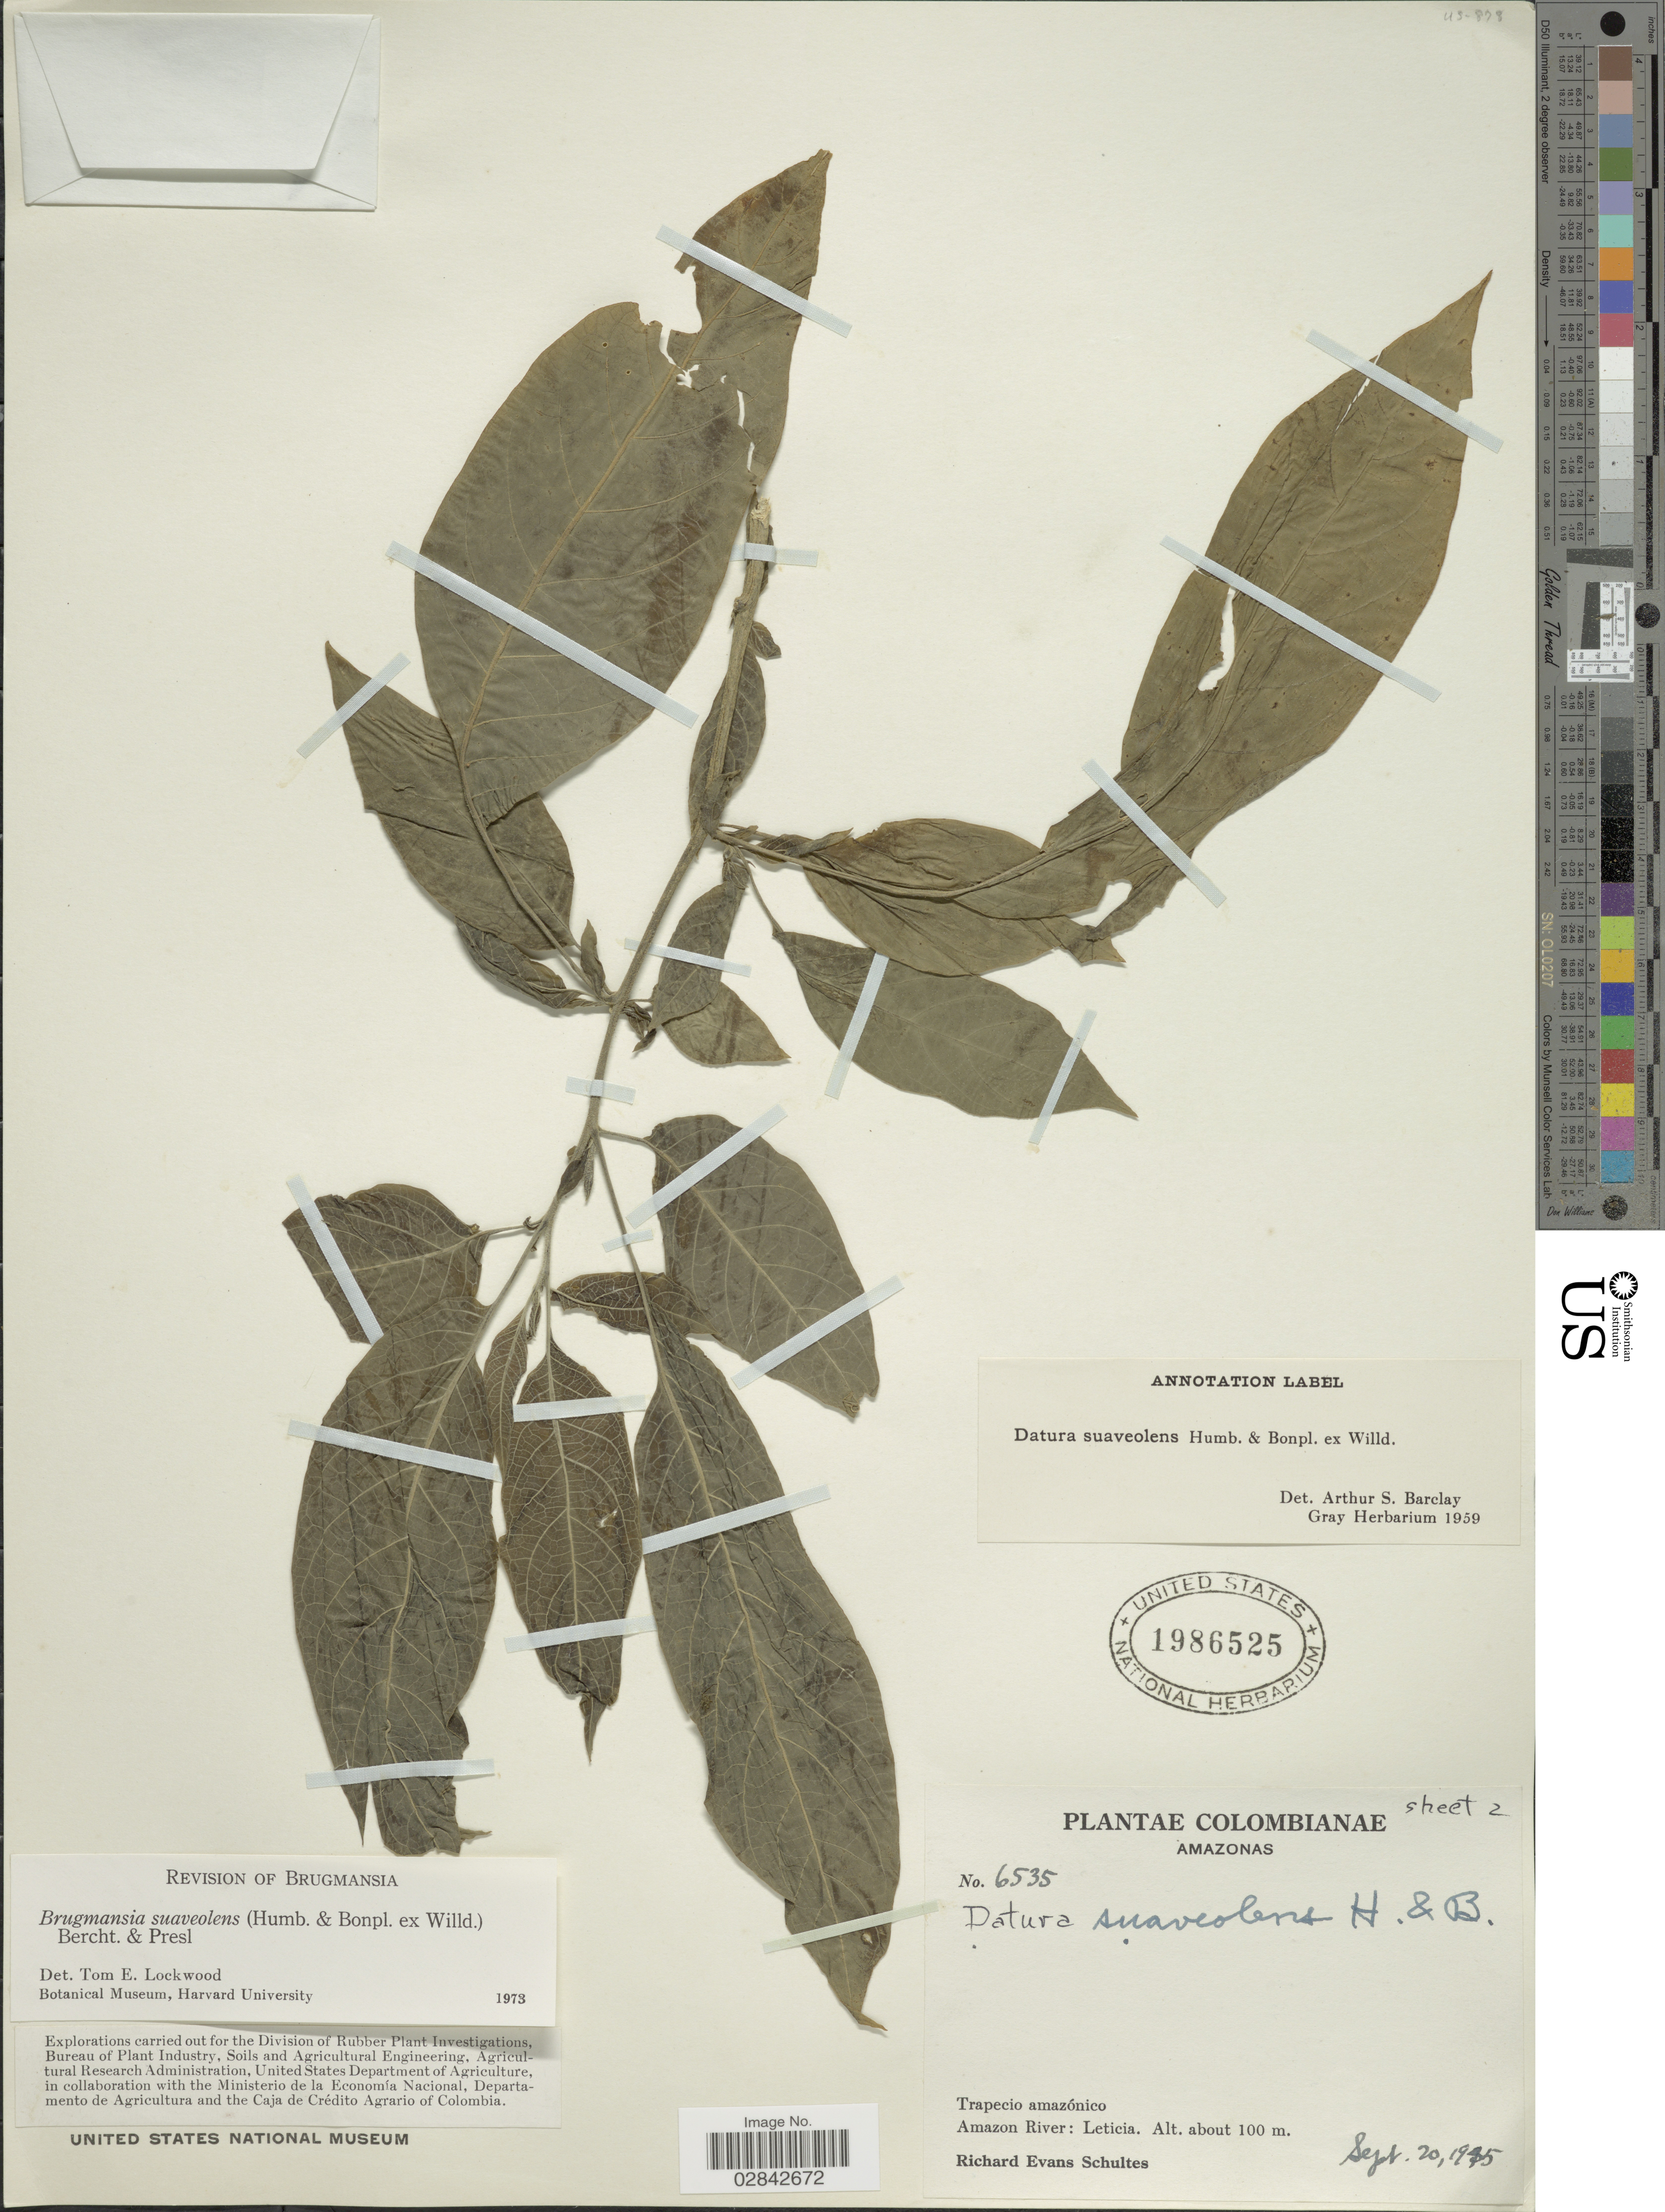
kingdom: Plantae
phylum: Tracheophyta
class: Magnoliopsida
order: Solanales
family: Solanaceae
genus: Brugmansia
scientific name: Brugmansia suaveolens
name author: (Humb. & Bonpl. ex Willd.) Brecht. & J. Presl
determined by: Lockwood, T. E.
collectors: R. E. Schultes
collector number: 6535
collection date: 1945-09-20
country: Colombia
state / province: Amazônas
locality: Trapecio amazónico. Amazon River: Leticia.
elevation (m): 100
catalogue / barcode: US 1986525